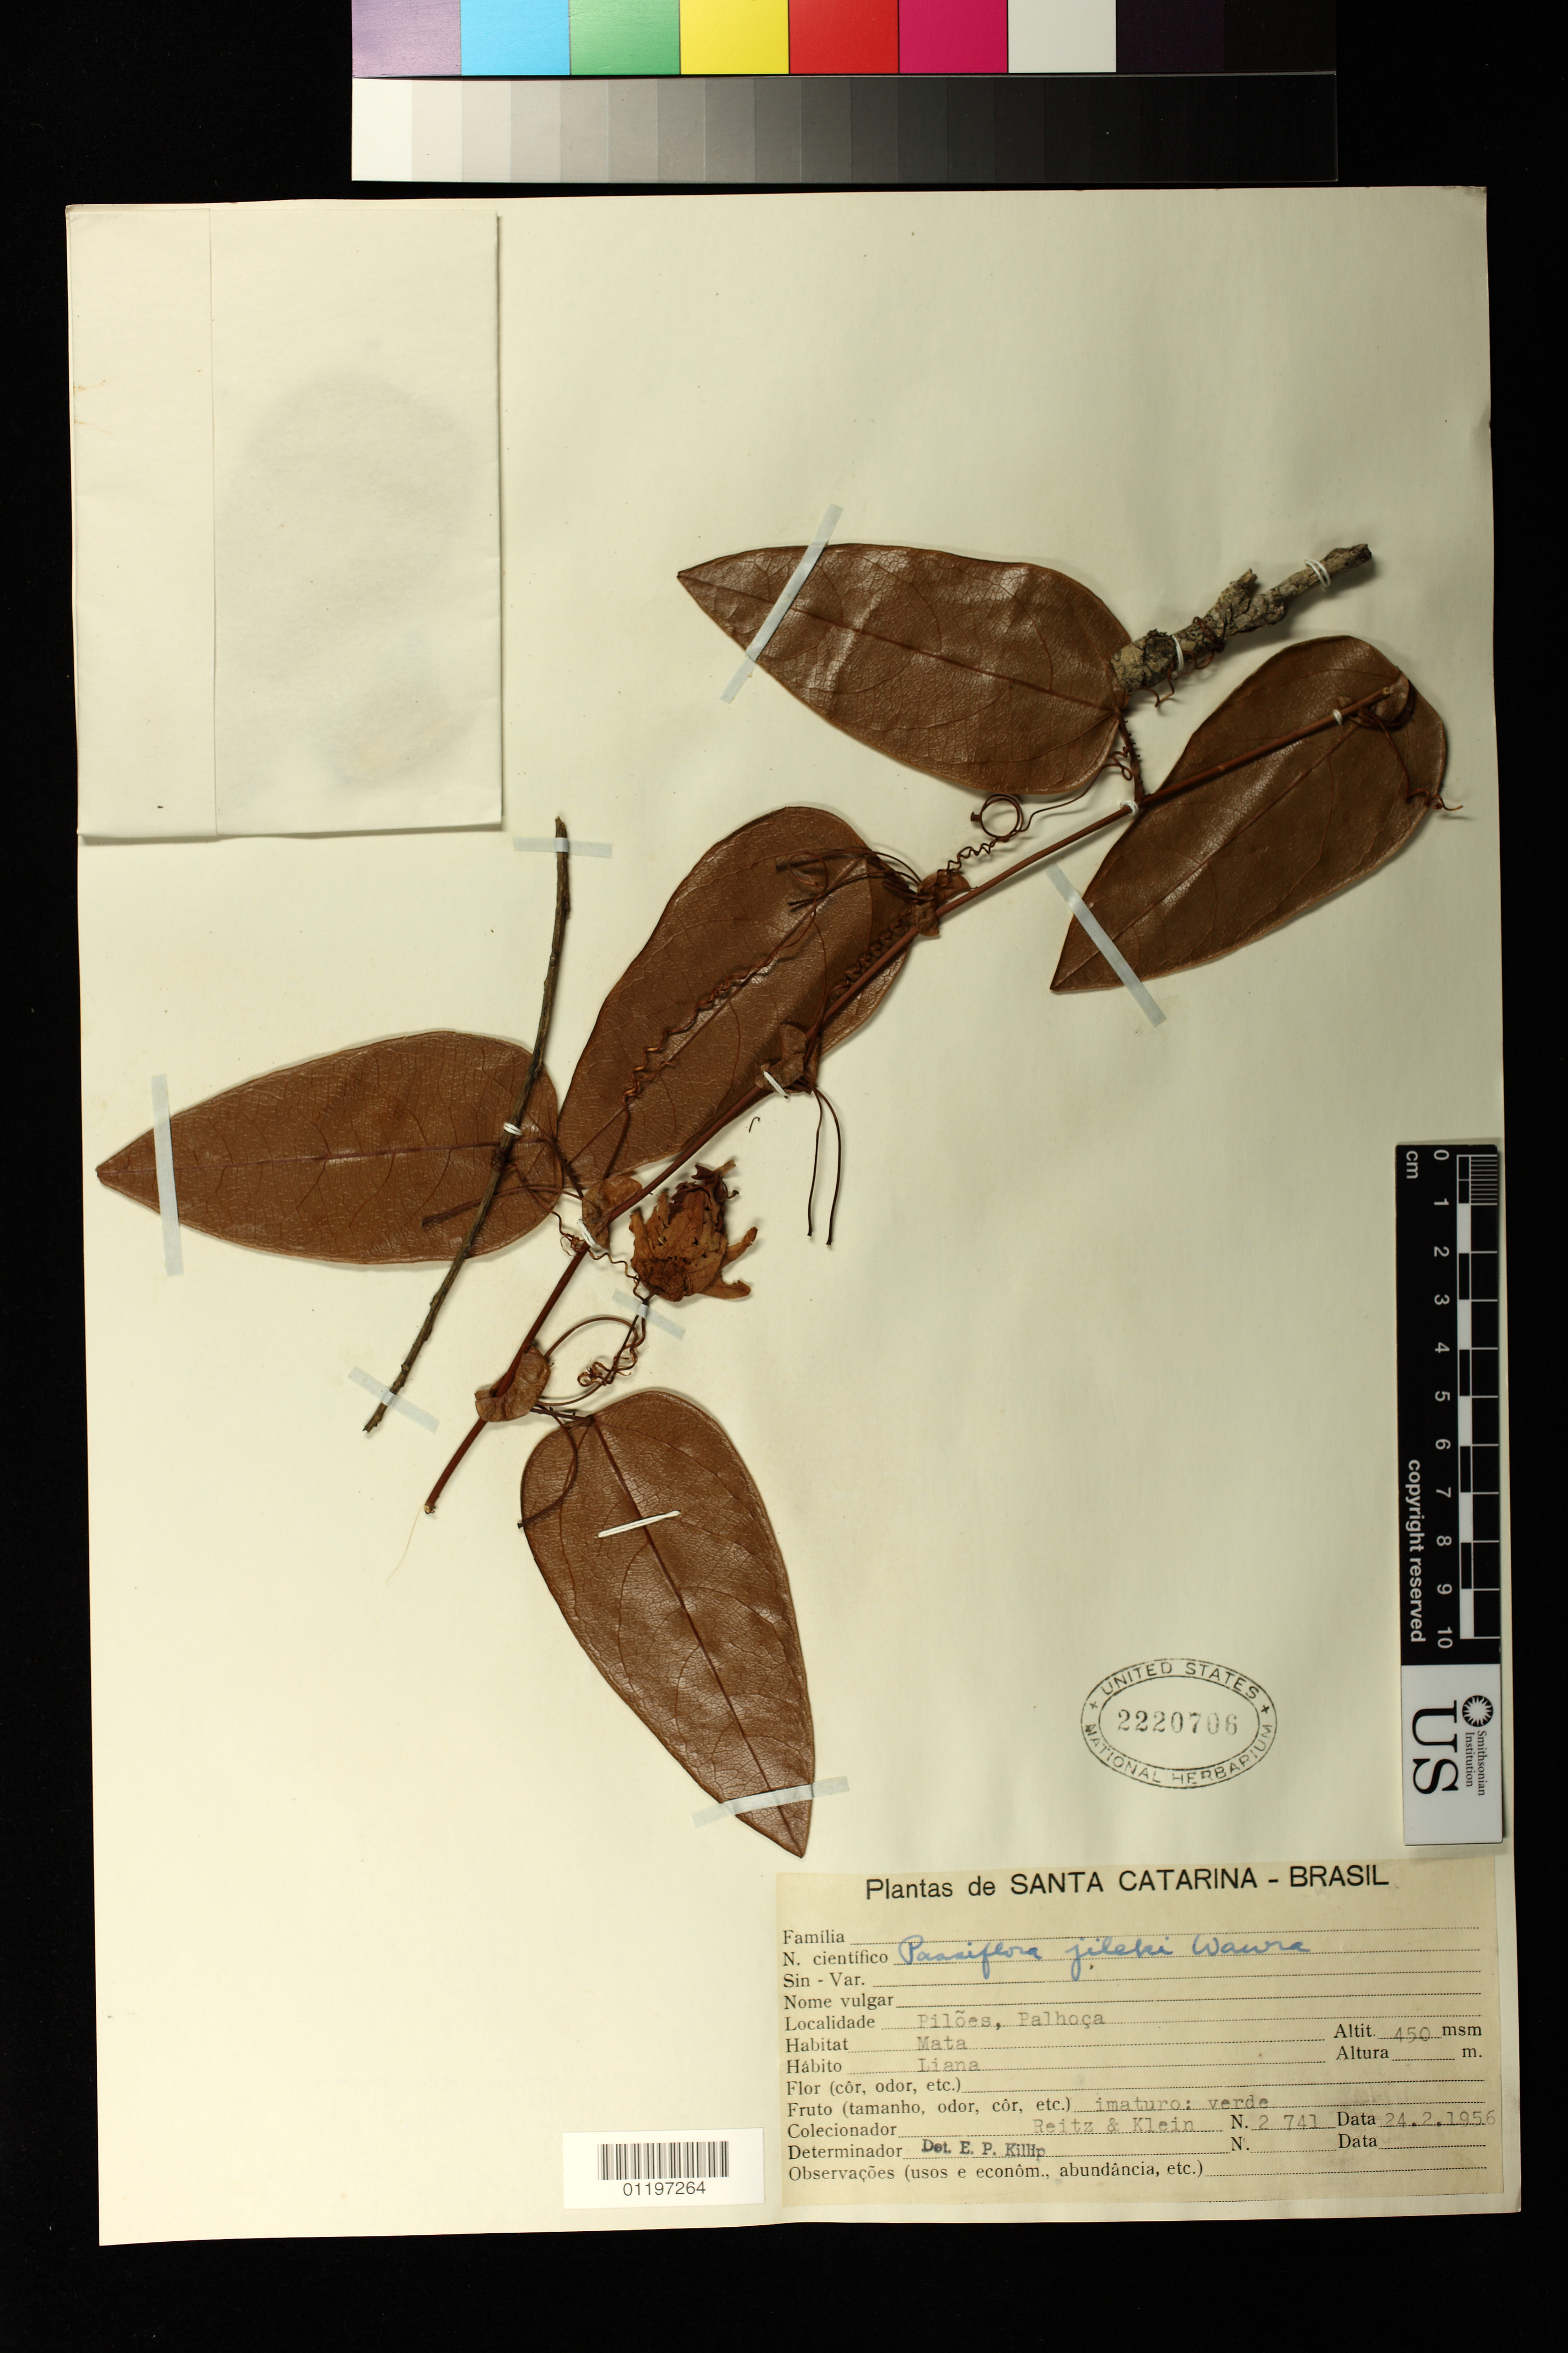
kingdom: Plantae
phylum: Tracheophyta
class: Magnoliopsida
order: Malpighiales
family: Passifloraceae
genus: Passiflora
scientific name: Passiflora jilekii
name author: Wawra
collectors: R. Reitz & R. M. Klein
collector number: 2741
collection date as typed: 24 Feb 1956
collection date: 1956-02-24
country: Brazil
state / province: Santa Catarina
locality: Pilões, Palhoça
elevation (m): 450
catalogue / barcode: US 2220706